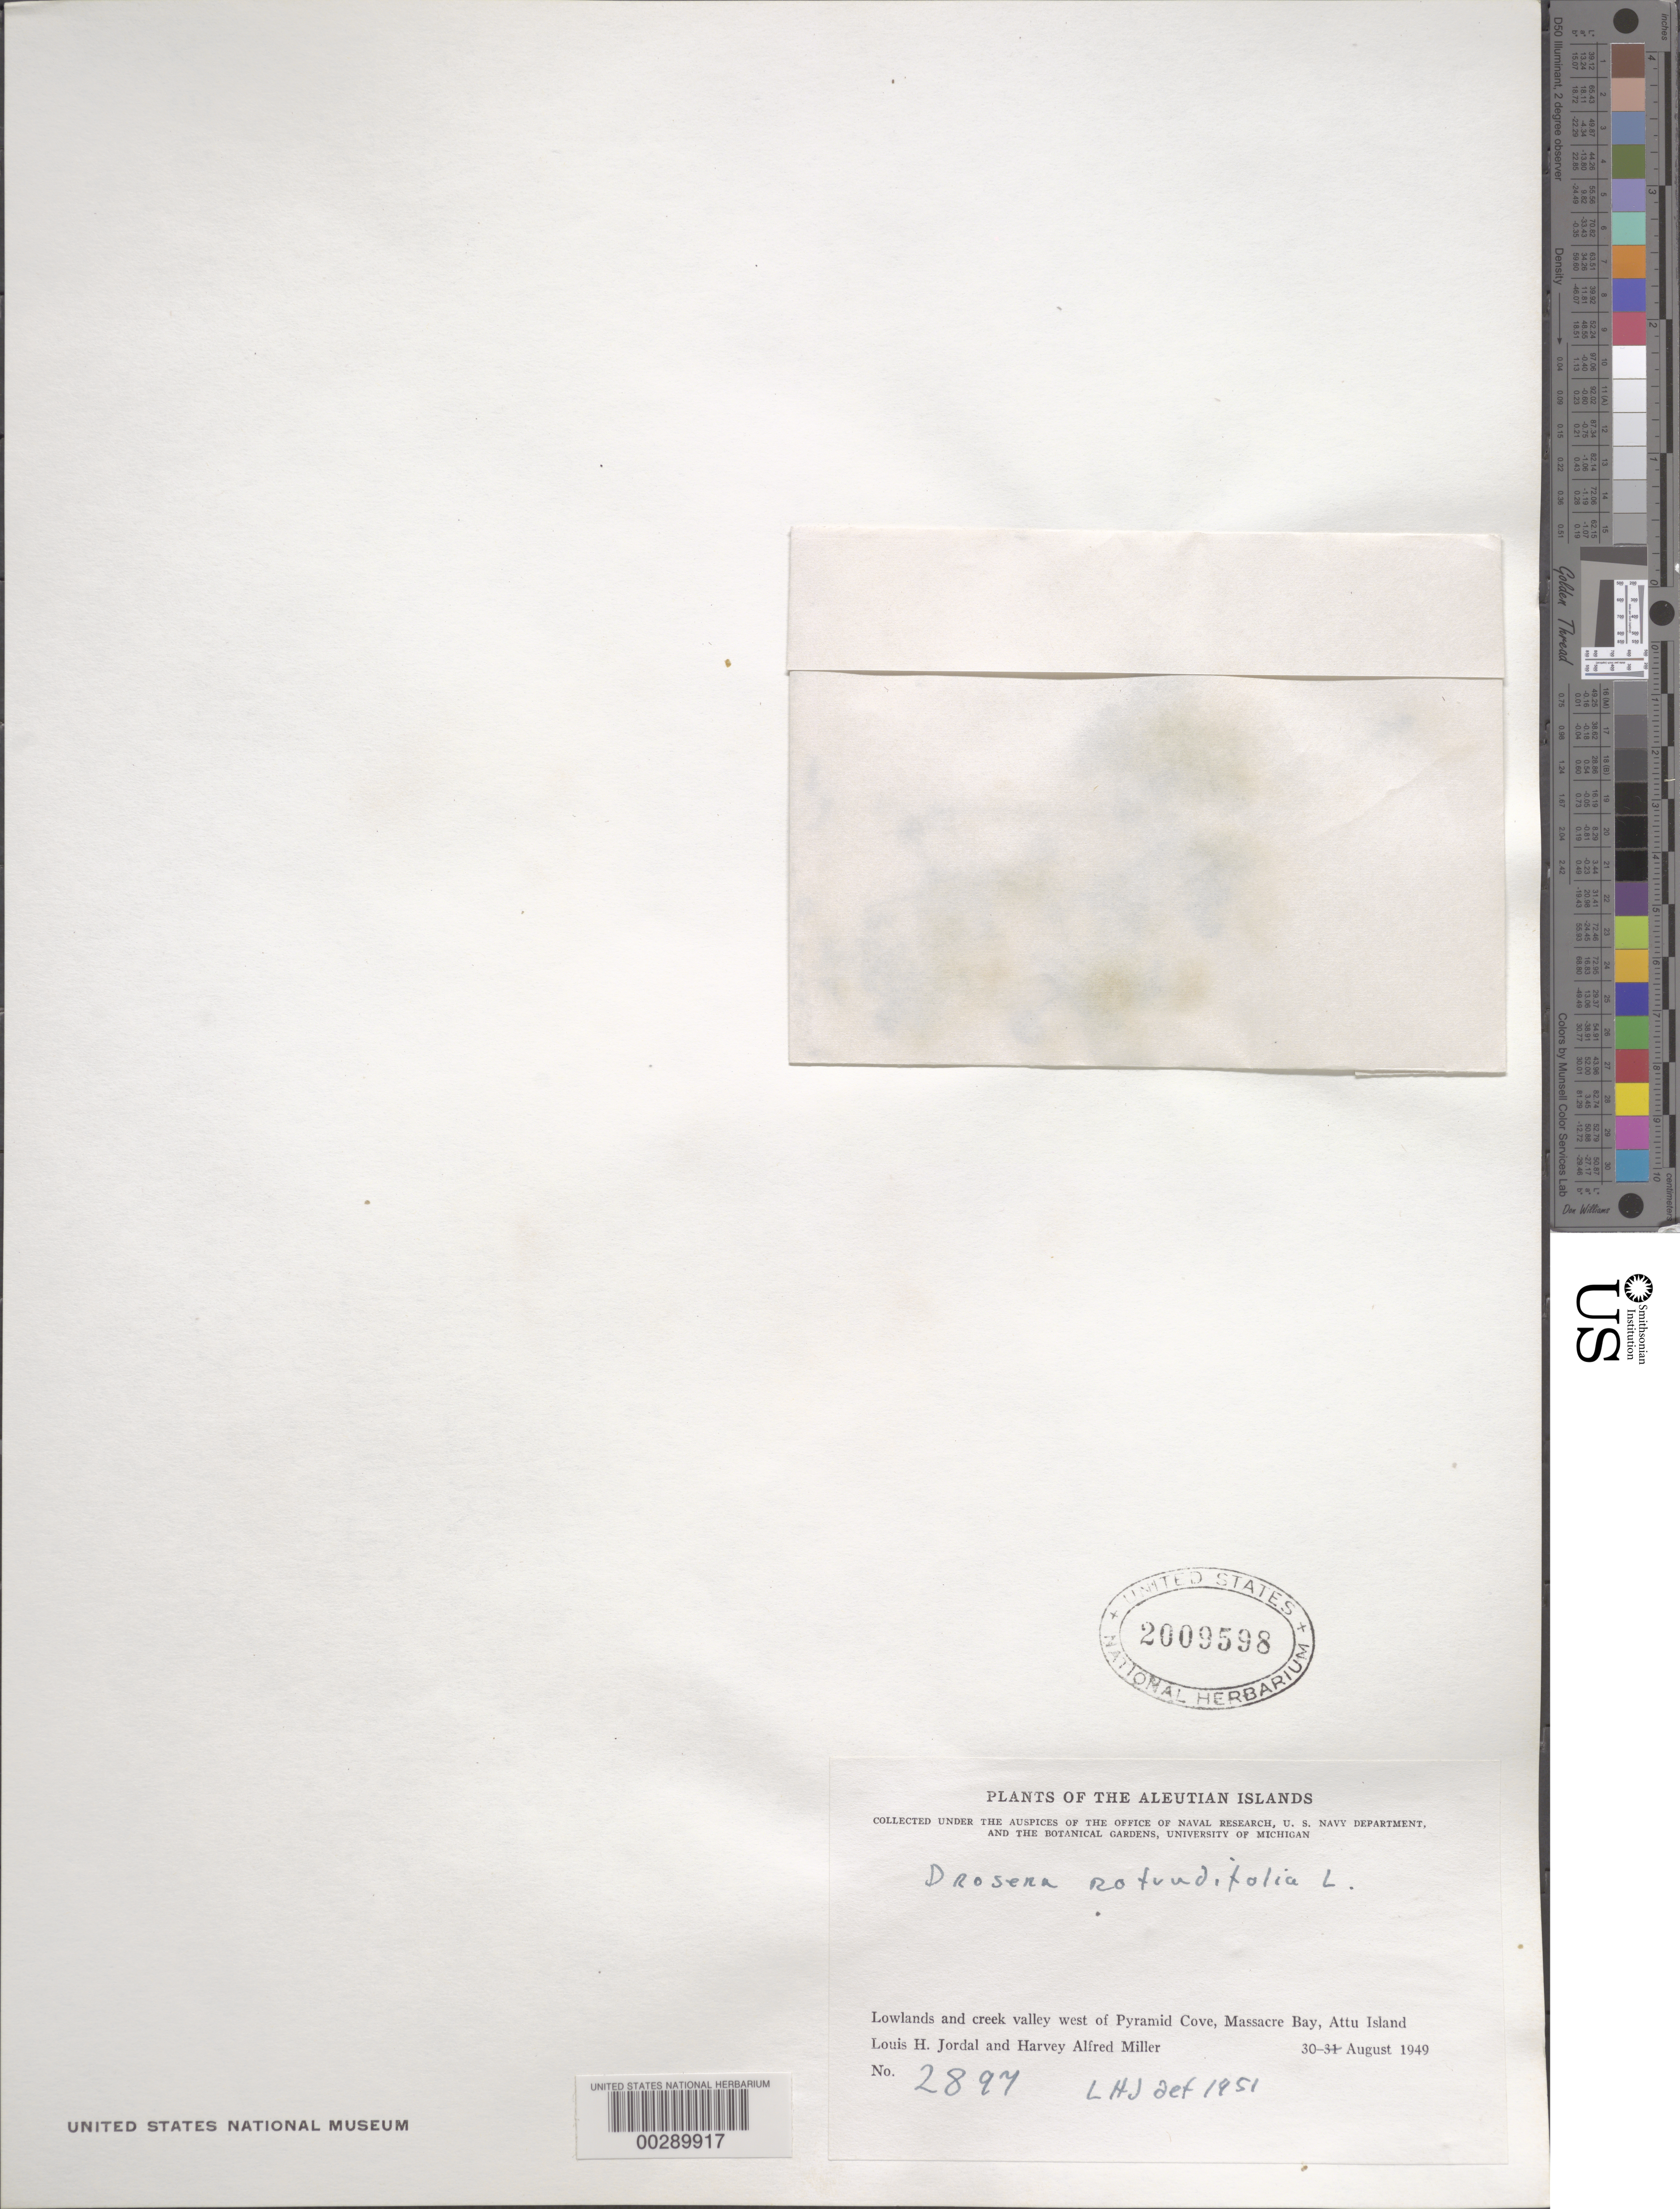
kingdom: Plantae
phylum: Tracheophyta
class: Magnoliopsida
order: Caryophyllales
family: Droseraceae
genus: Drosera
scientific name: Drosera rotundifolia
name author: L.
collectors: L. Jordal & H. A. Miller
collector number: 2897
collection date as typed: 30 Aug 1949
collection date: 1949-08-30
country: United States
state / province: Alaska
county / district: Aleutians West Census Area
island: Attu Island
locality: Attu i., massacre bay, w of pyramid cove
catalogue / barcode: US 2009598